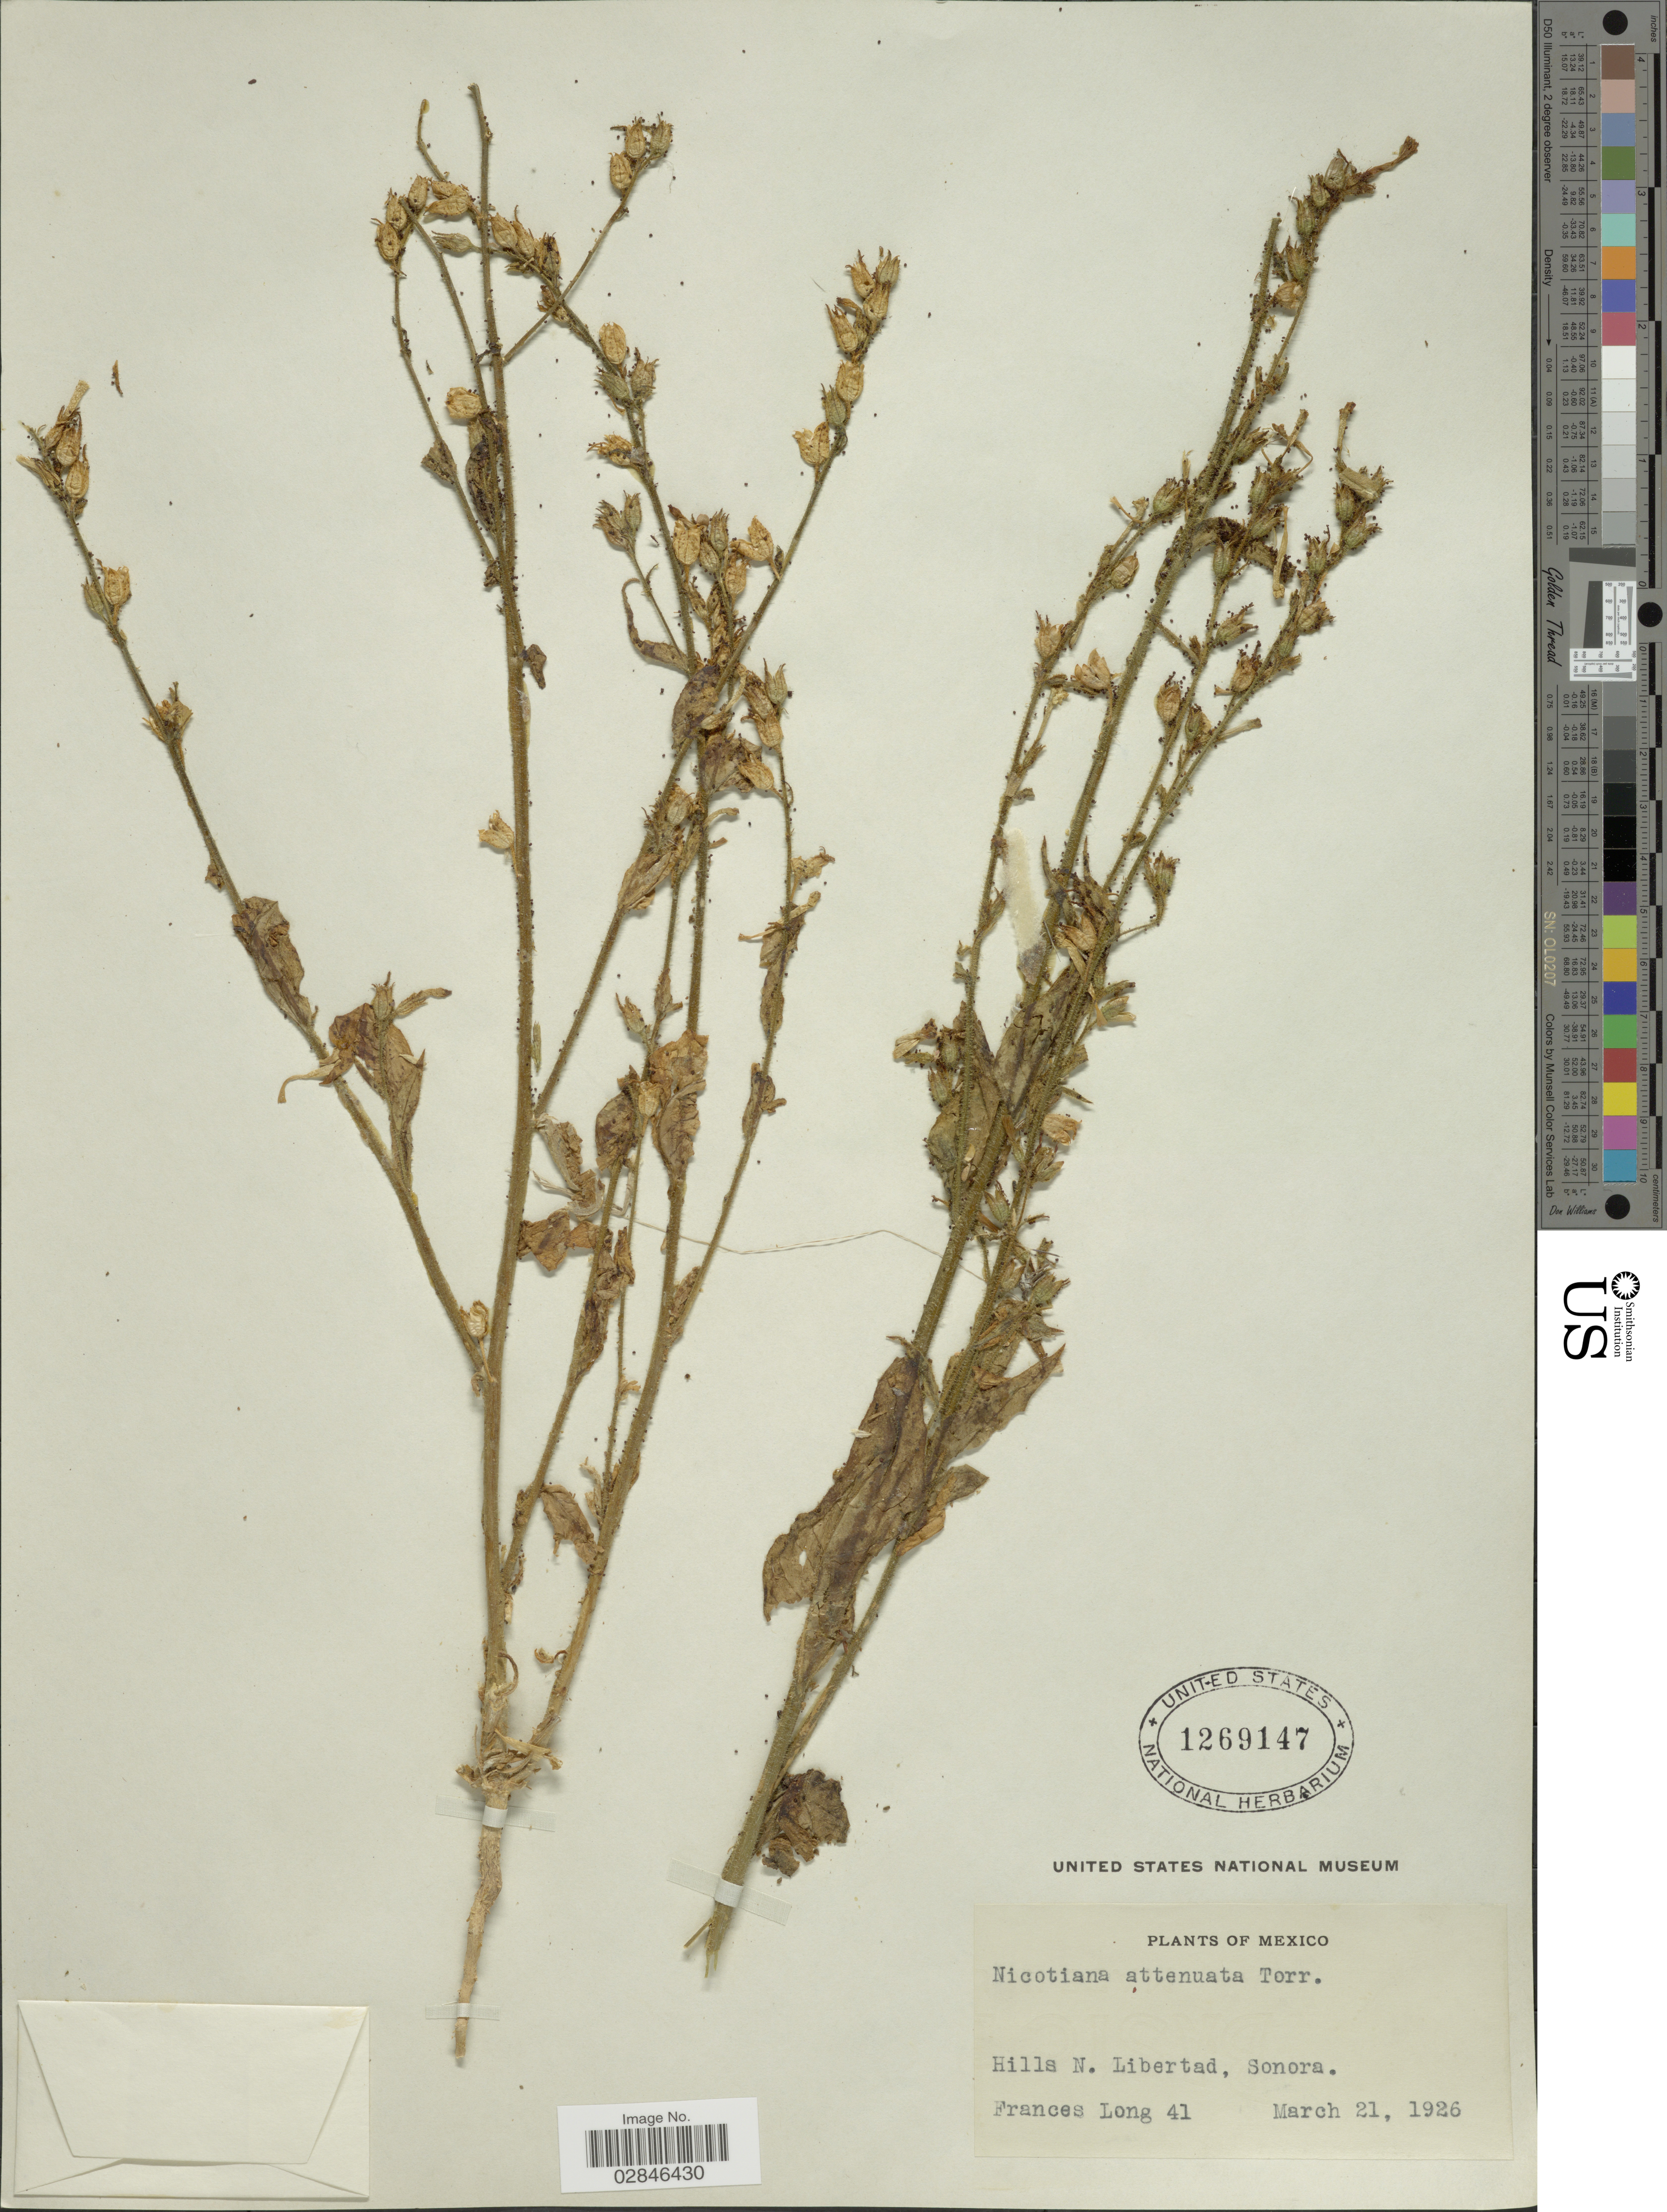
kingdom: Plantae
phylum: Tracheophyta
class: Magnoliopsida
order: Solanales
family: Solanaceae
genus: Nicotiana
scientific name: Nicotiana attenuata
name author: Torr. ex S. Watson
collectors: F. Long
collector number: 41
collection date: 1926-03-21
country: Mexico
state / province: Sonora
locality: Hills N. Libertad.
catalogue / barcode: US 1269147